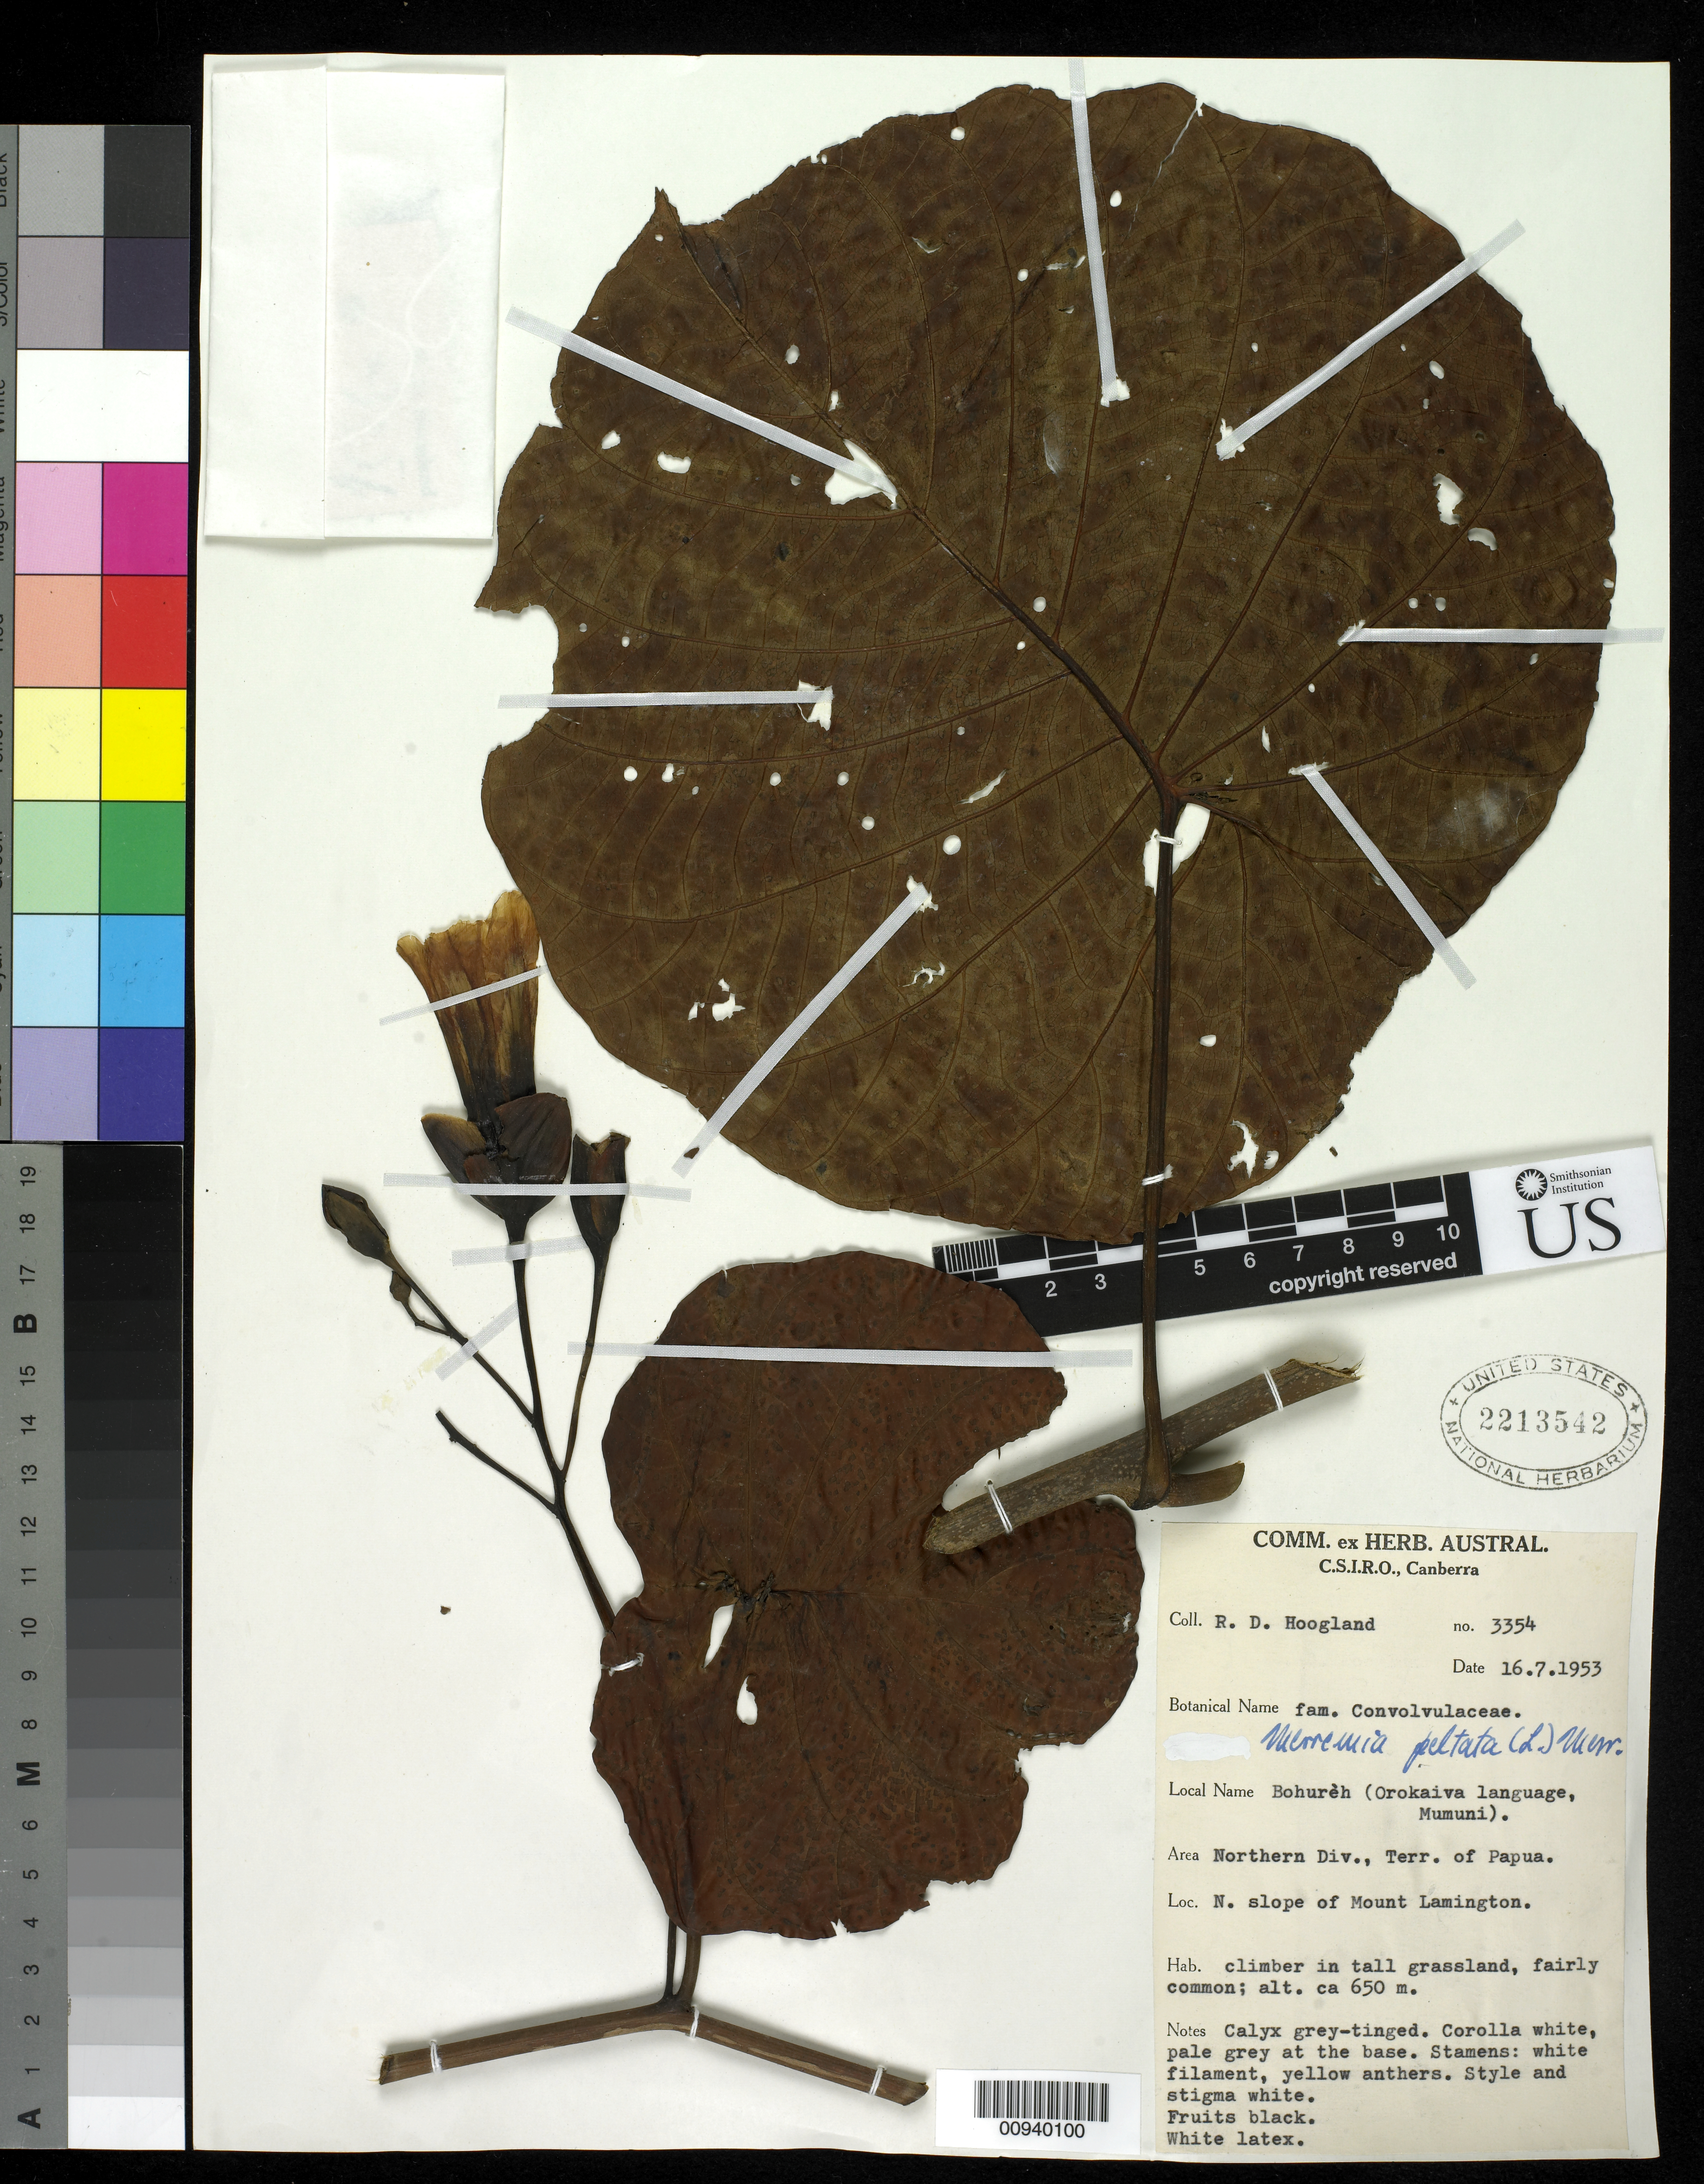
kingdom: Plantae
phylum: Tracheophyta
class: Magnoliopsida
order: Solanales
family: Convolvulaceae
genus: Decalobanthus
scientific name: Decalobanthus peltatus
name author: (L.) A. R. Simões & Staples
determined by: Wagner, W. L., (BOT), Smithsonian Institution - National Museum of Natural History (UNITED STATES)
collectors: R. D. Hoogland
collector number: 3354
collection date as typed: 16 Jul 1953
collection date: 1953-07-16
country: Papua New Guinea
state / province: Northern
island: New Guinea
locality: N slope of Mt. Lamington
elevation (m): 650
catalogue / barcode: US 2213542